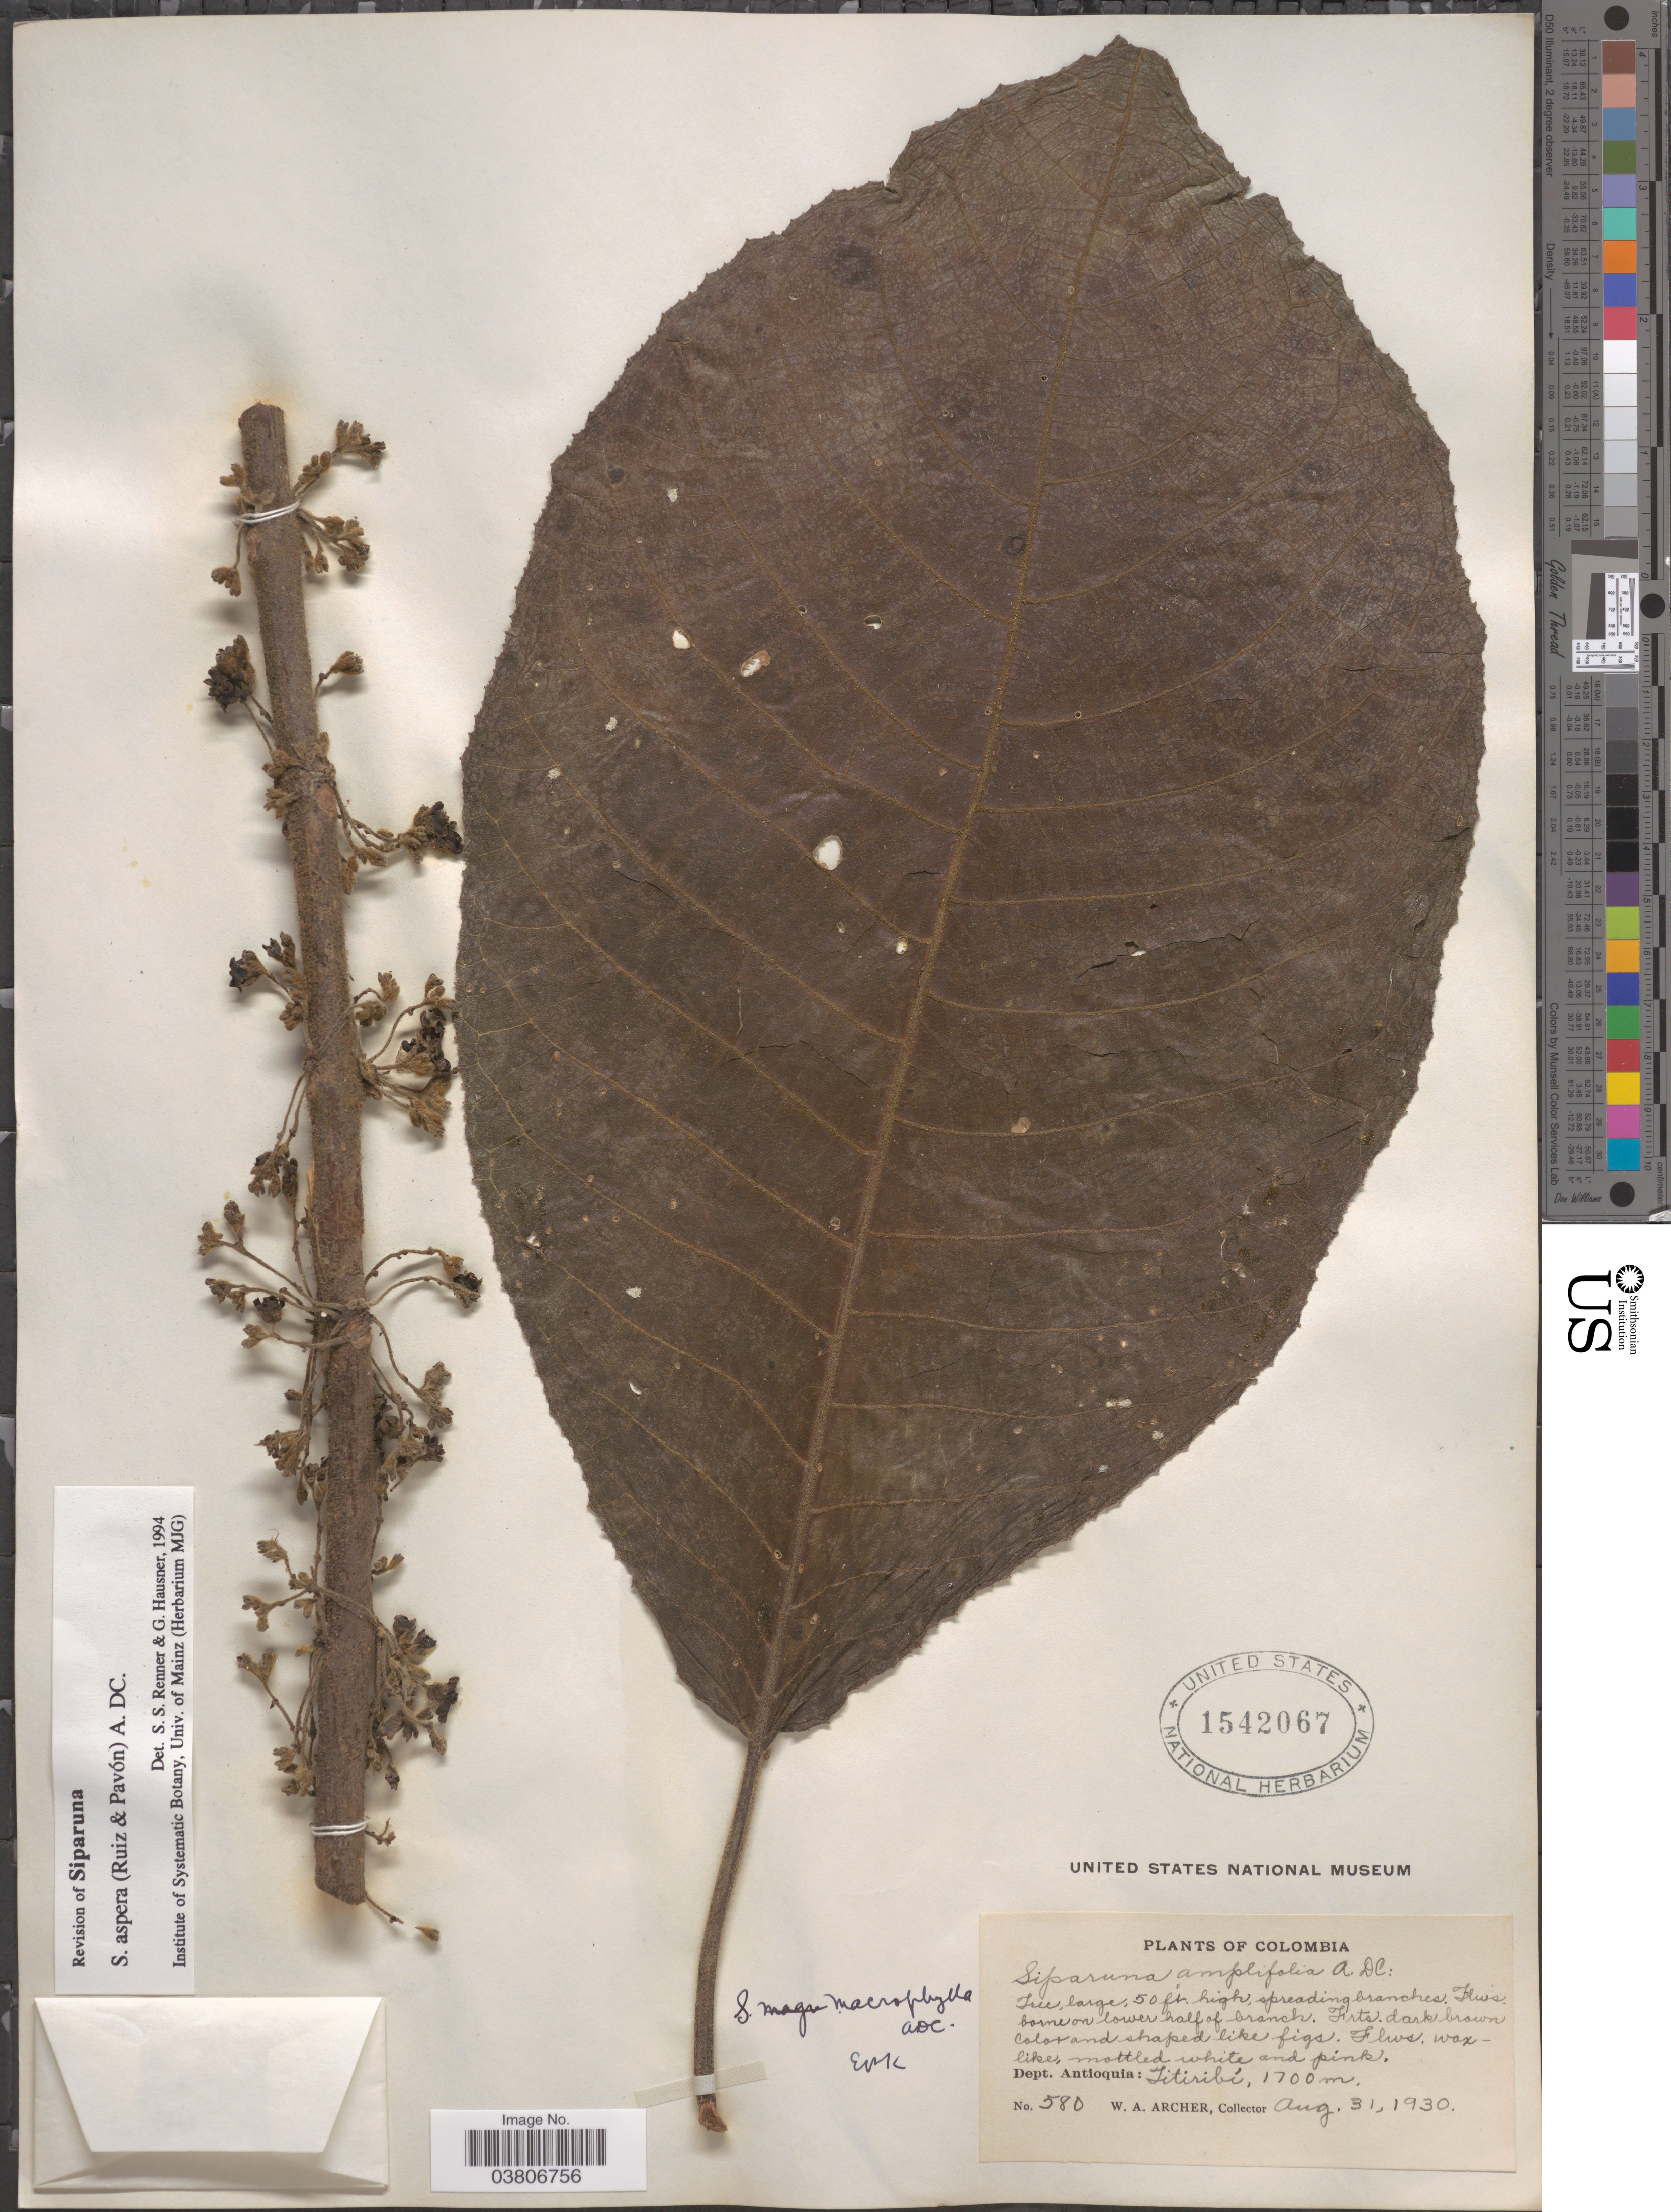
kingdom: Plantae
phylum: Tracheophyta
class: Magnoliopsida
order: Laurales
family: Siparunaceae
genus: Siparuna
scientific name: Siparuna aspera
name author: (Ruiz & Pav.) A. DC.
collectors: W. Archer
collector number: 580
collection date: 1930-08-31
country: Colombia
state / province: Antioquia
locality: Dept. Antioquia: Titiribí.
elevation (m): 1700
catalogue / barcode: US 1542067